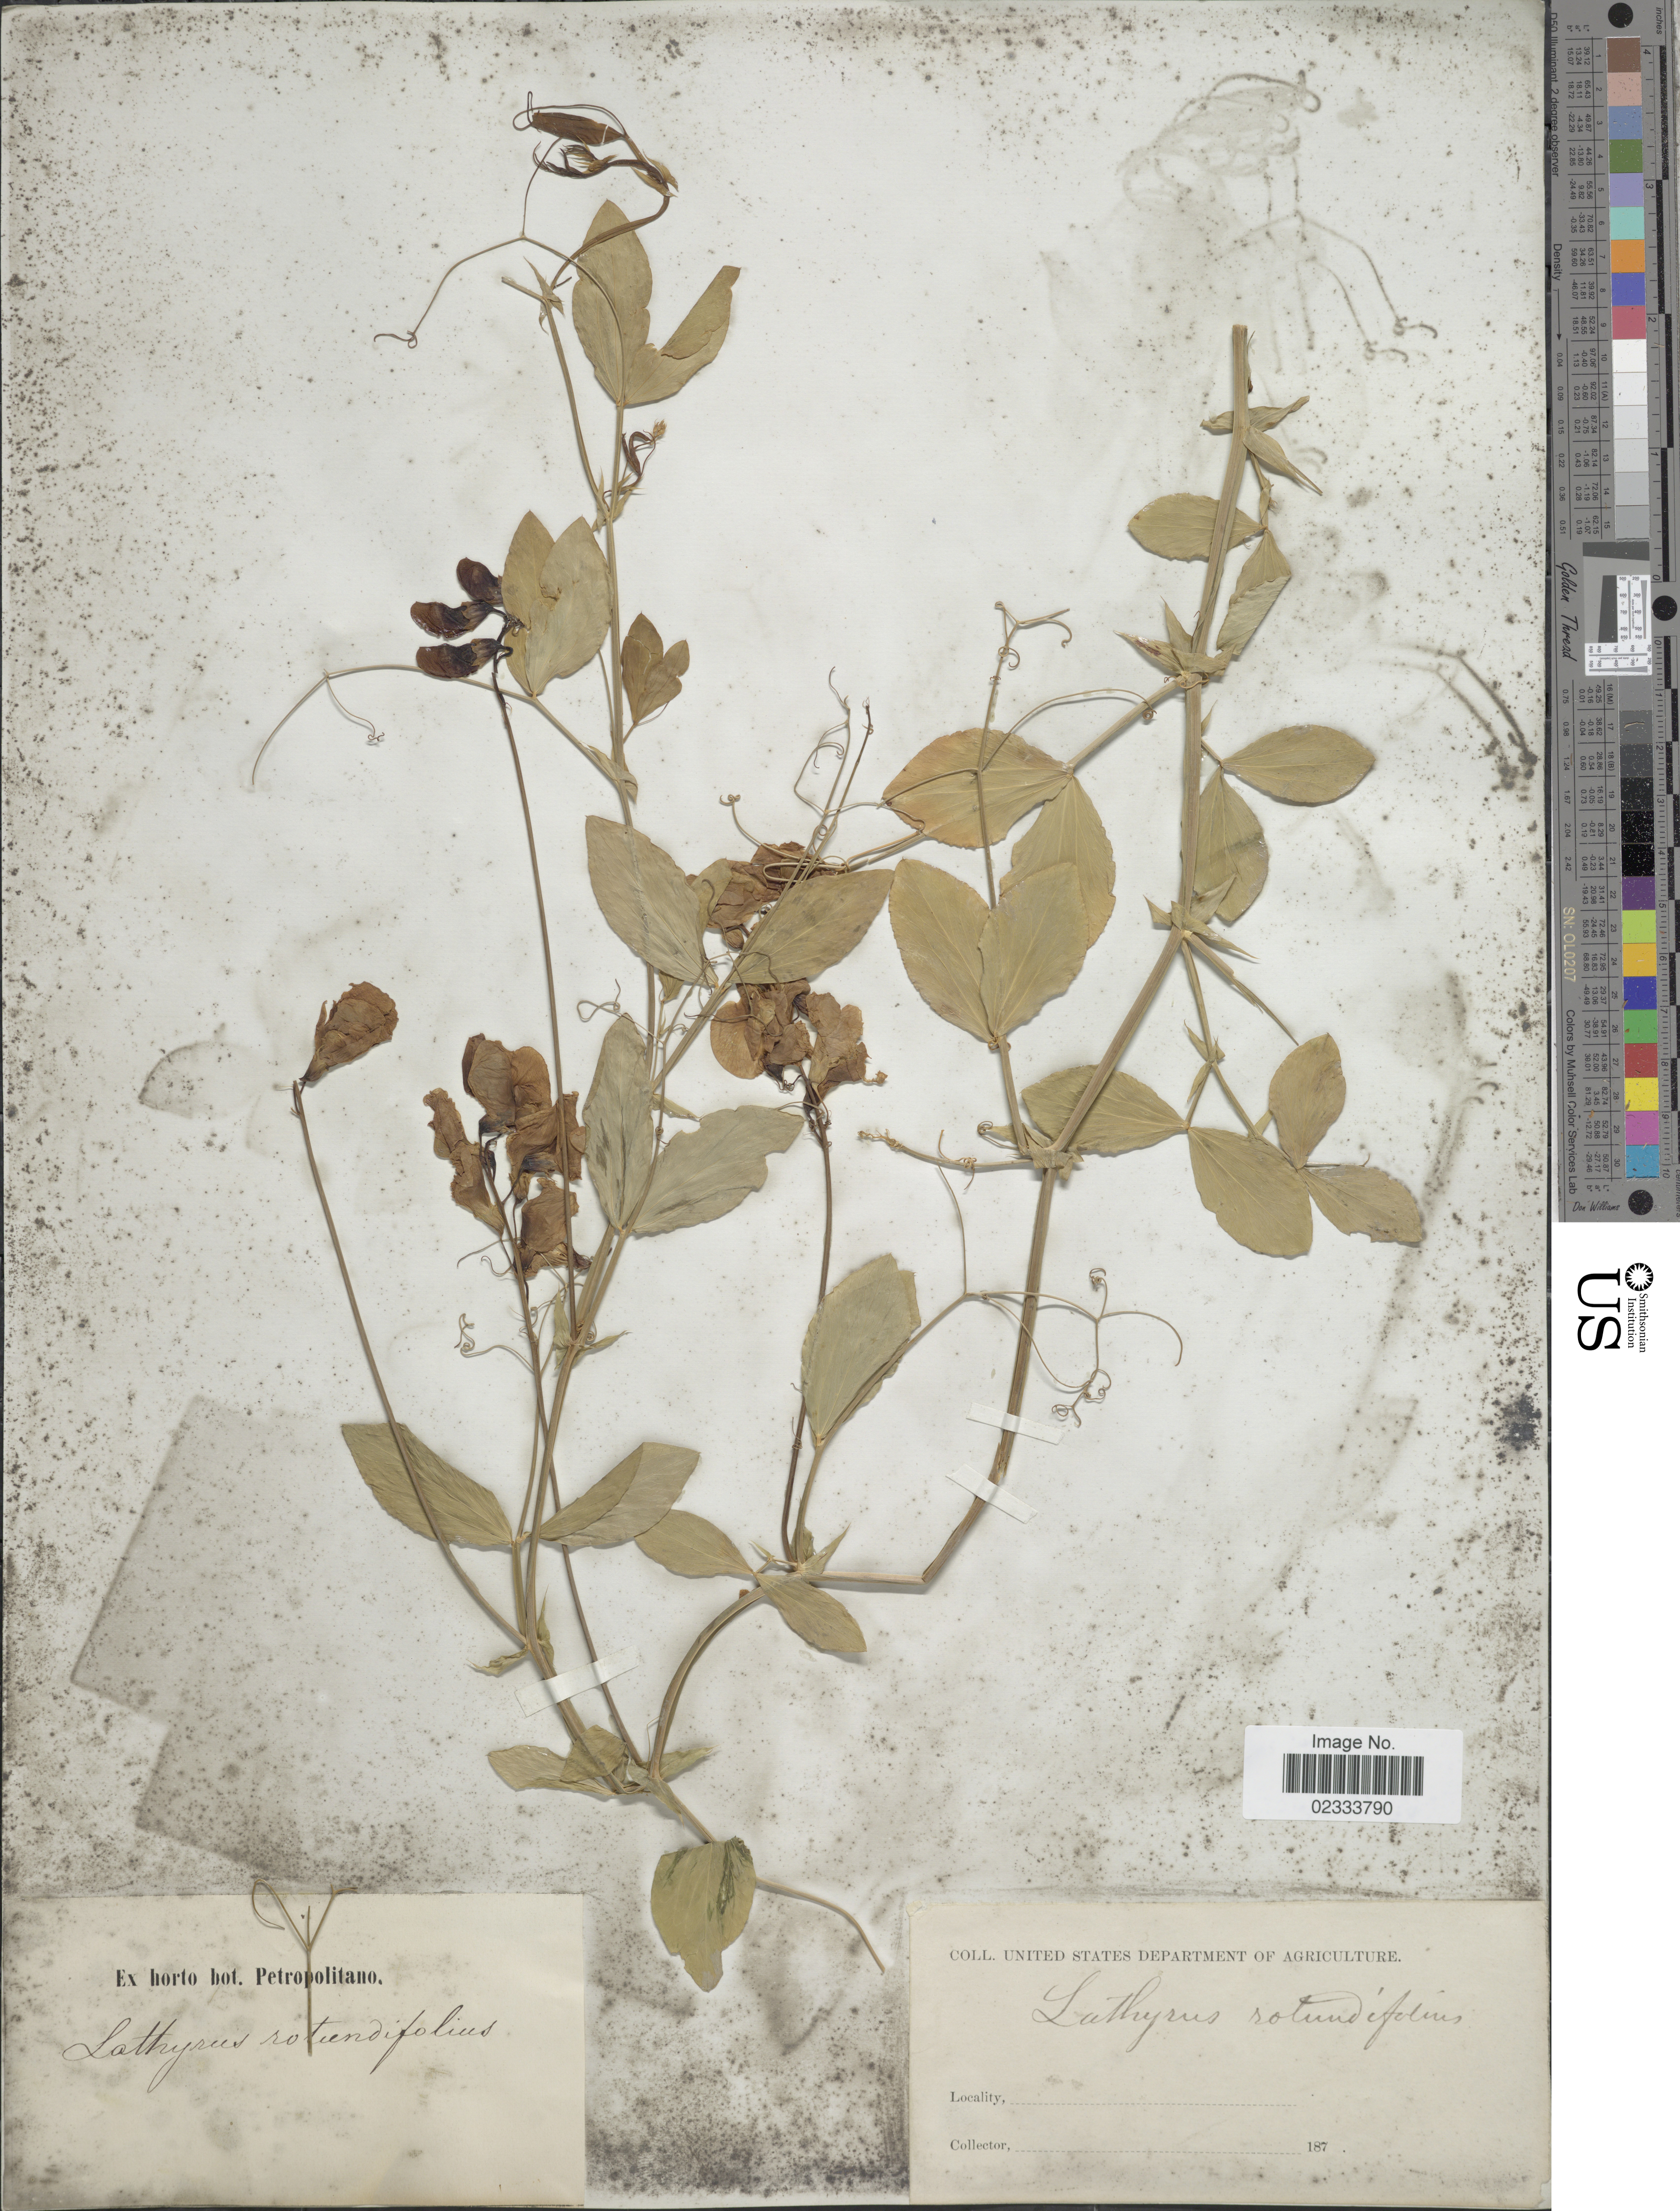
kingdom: Plantae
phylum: Tracheophyta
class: Magnoliopsida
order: Fabales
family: Fabaceae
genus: Lathyrus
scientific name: Lathyrus rotundifolius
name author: Willd.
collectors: ex Horto Bot. Petropolitano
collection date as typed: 187